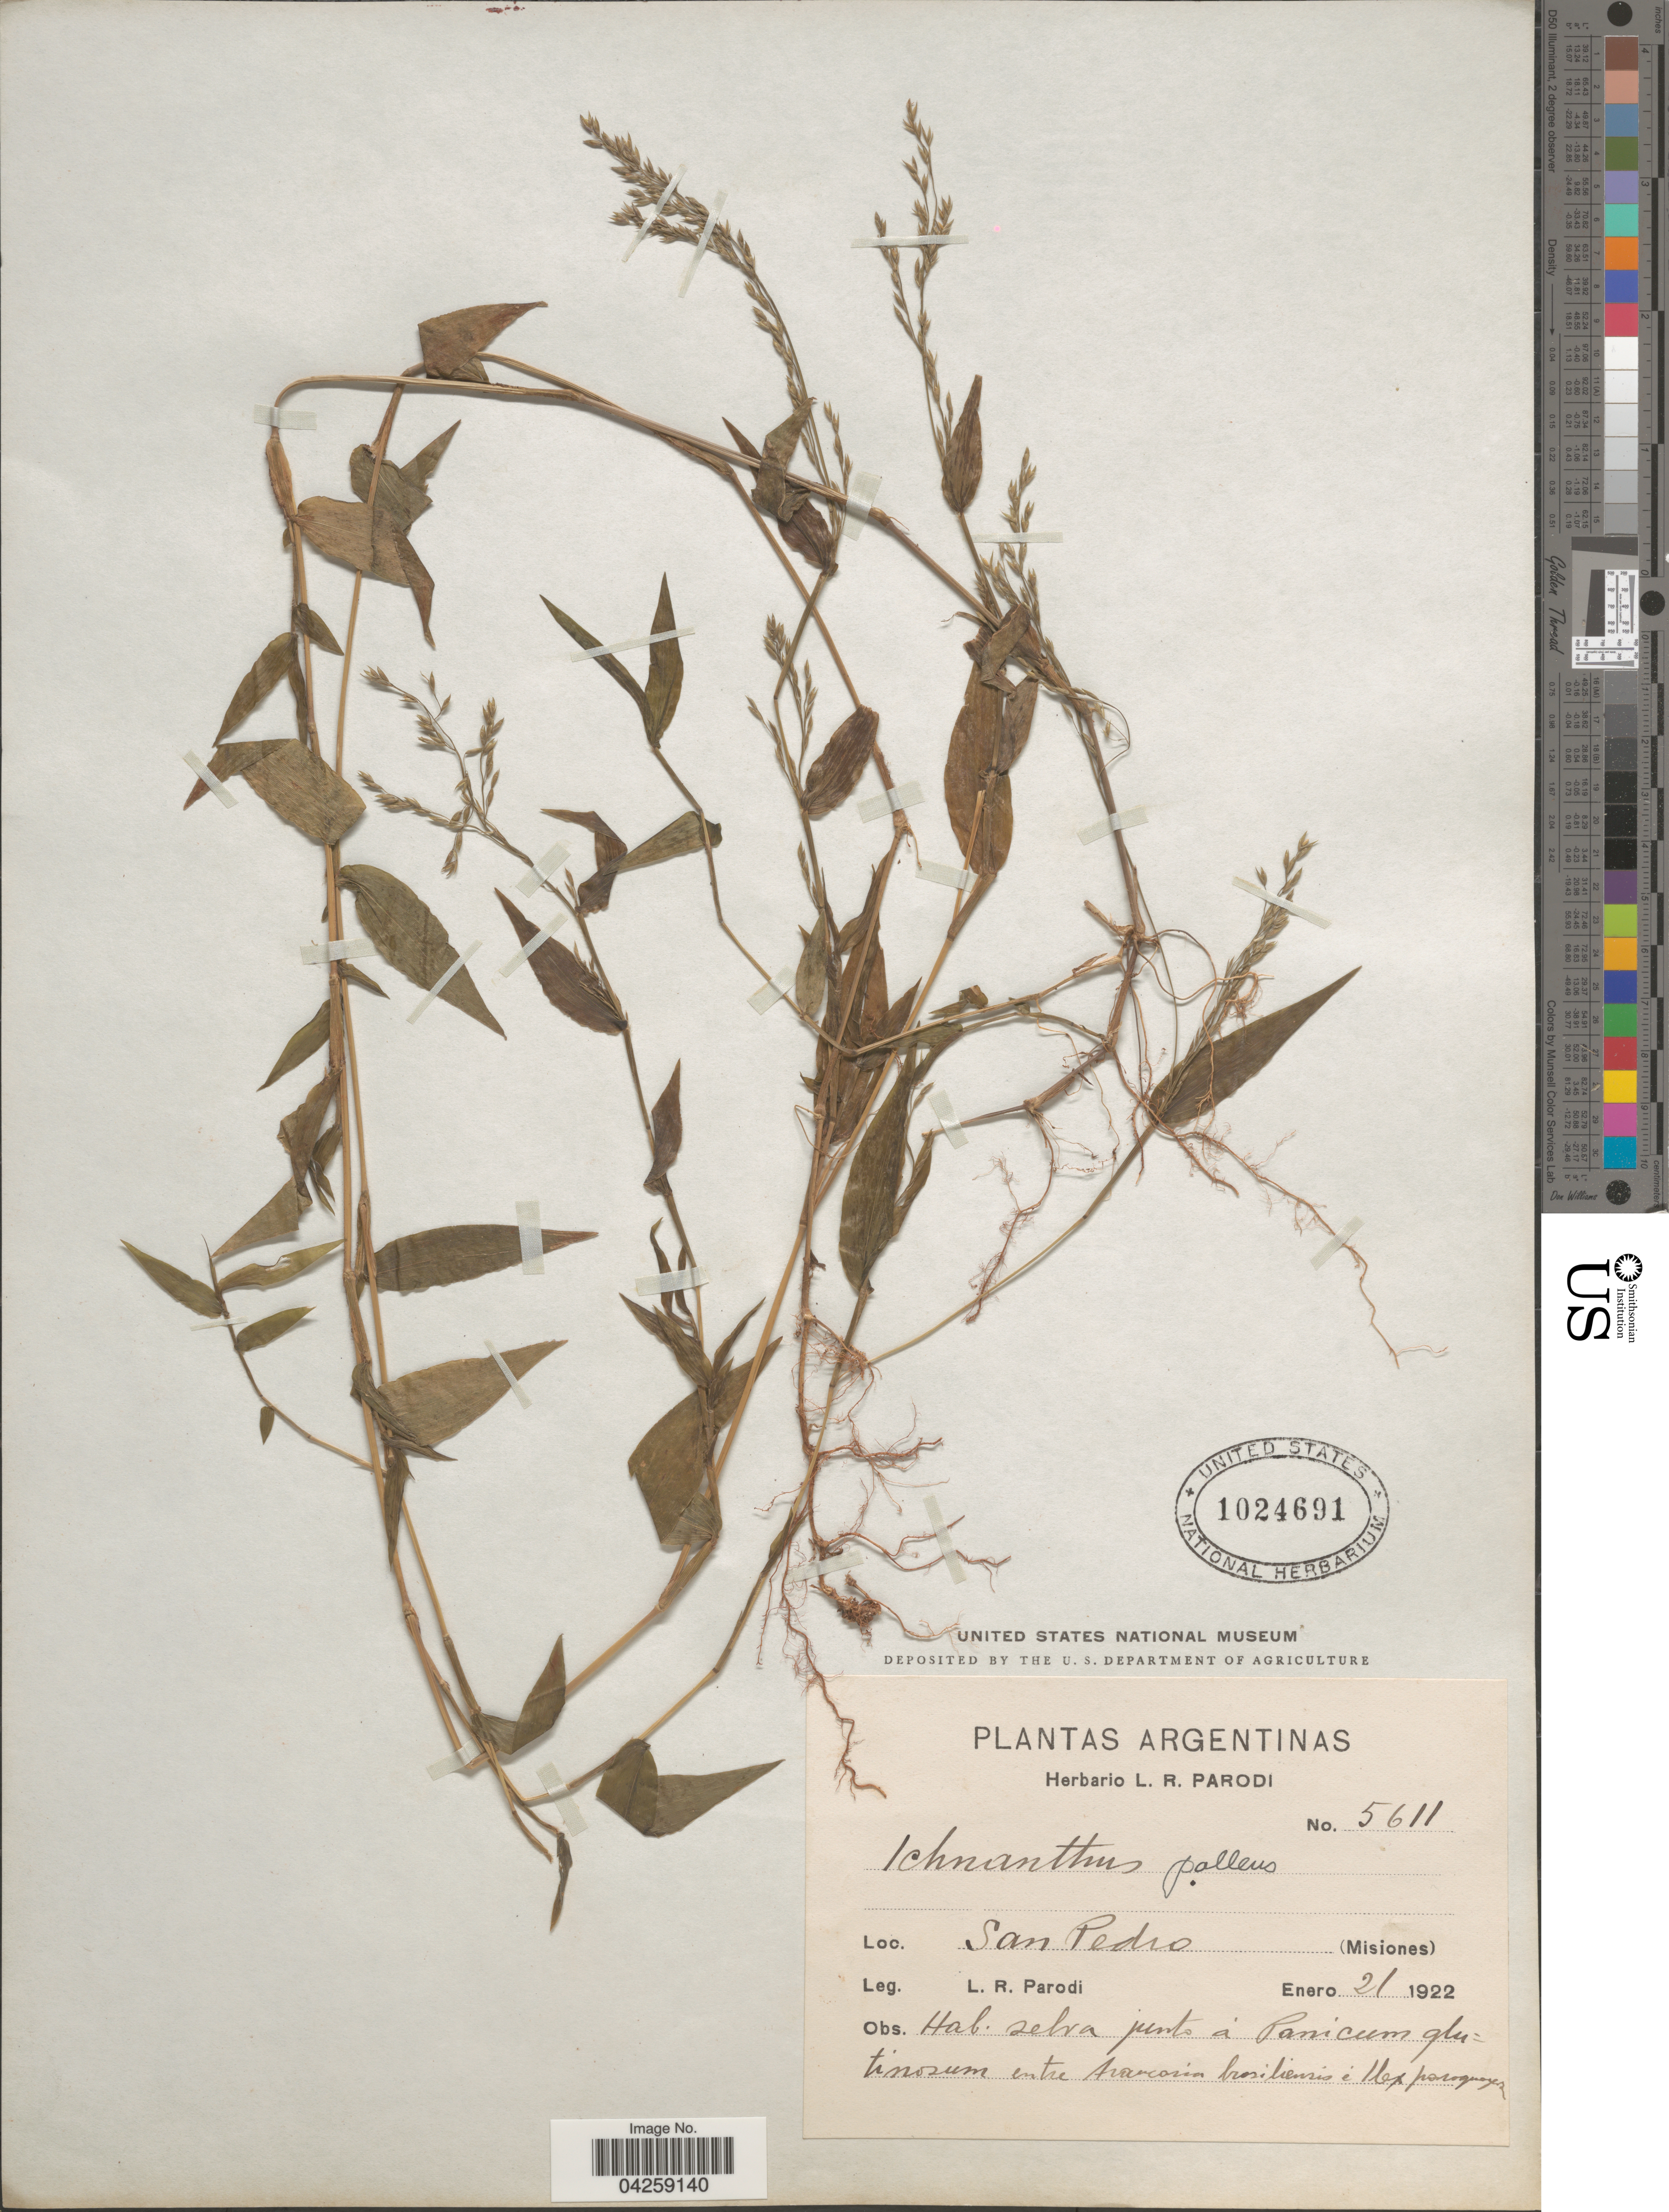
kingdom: Plantae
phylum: Tracheophyta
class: Liliopsida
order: Poales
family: Poaceae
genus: Ichnanthus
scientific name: Ichnanthus pallens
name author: (Sw.) Munro ex Benth.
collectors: L. R. Parodi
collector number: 5611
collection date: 1922-01-21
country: Argentina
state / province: Misiones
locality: San Pedro (Misiones).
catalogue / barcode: US 1024691